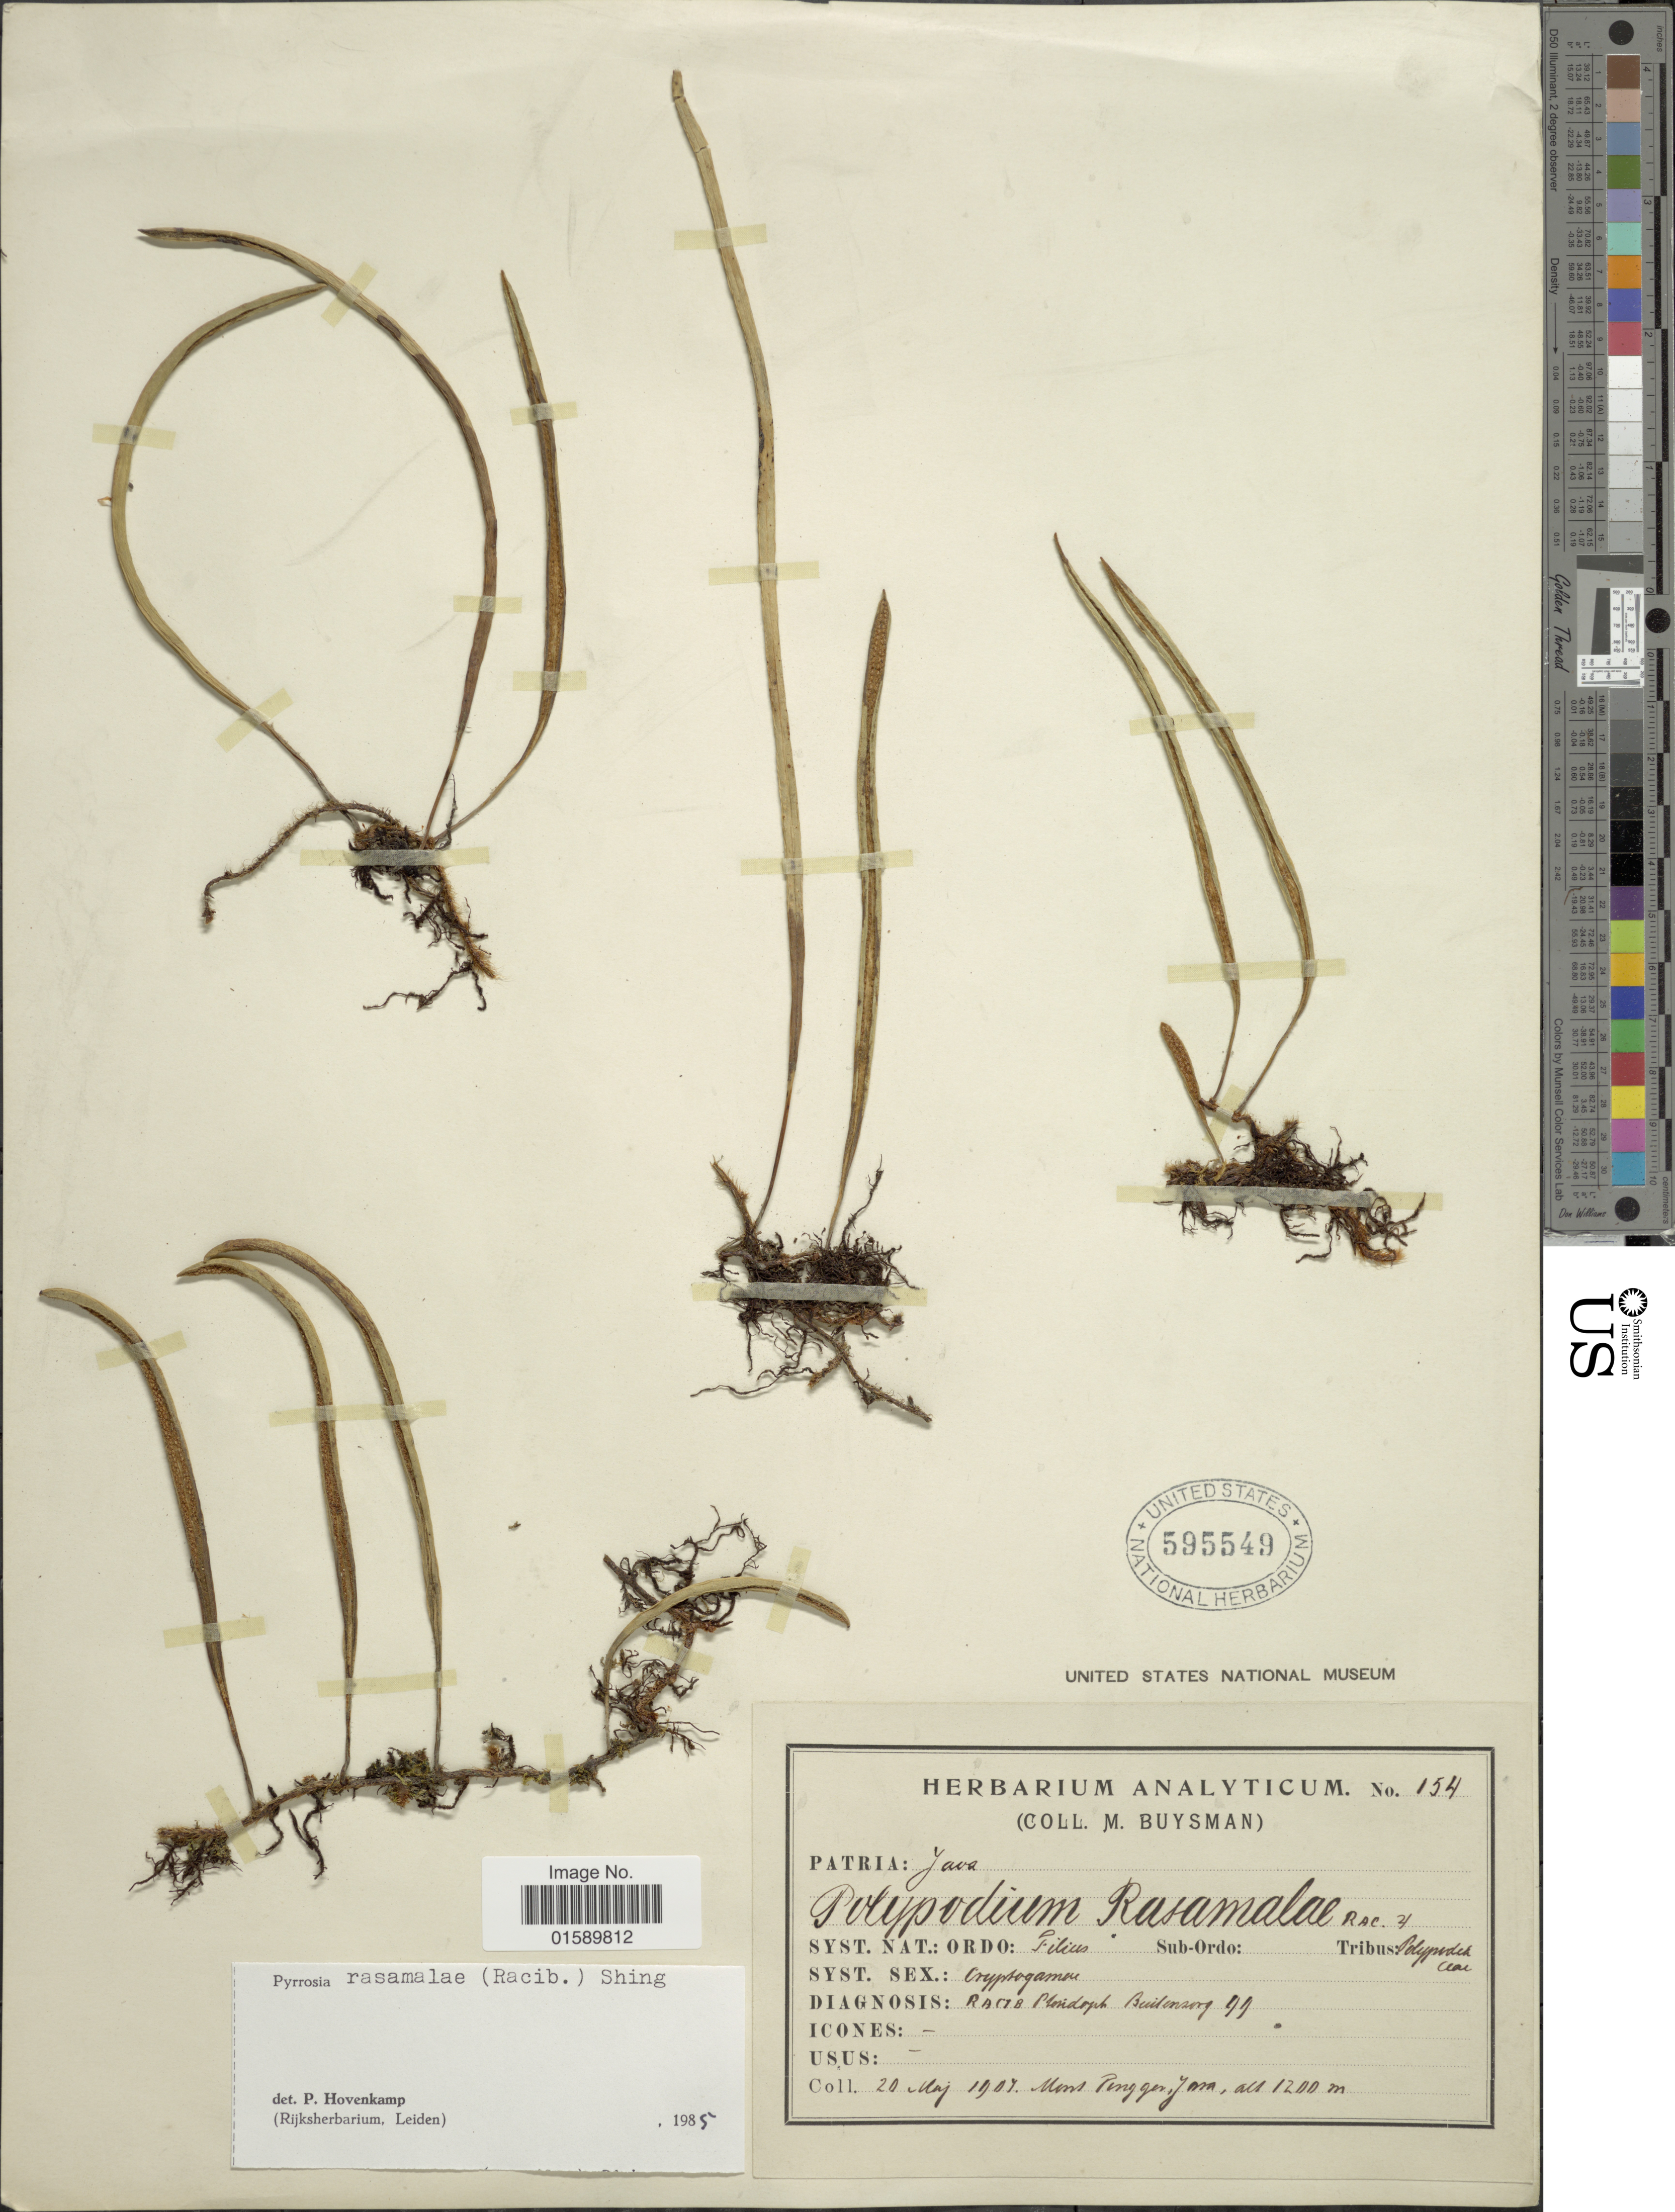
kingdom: Plantae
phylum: Tracheophyta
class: Polypodiopsida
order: Polypodiales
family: Polypodiaceae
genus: Pyrrosia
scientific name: Pyrrosia rasamalae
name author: (Racib.) K.H. Shing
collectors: M. Buysman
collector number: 154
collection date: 1907-05-20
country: Indonesia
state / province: Java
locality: Mons Tengger. Java,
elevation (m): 1200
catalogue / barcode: US 595549